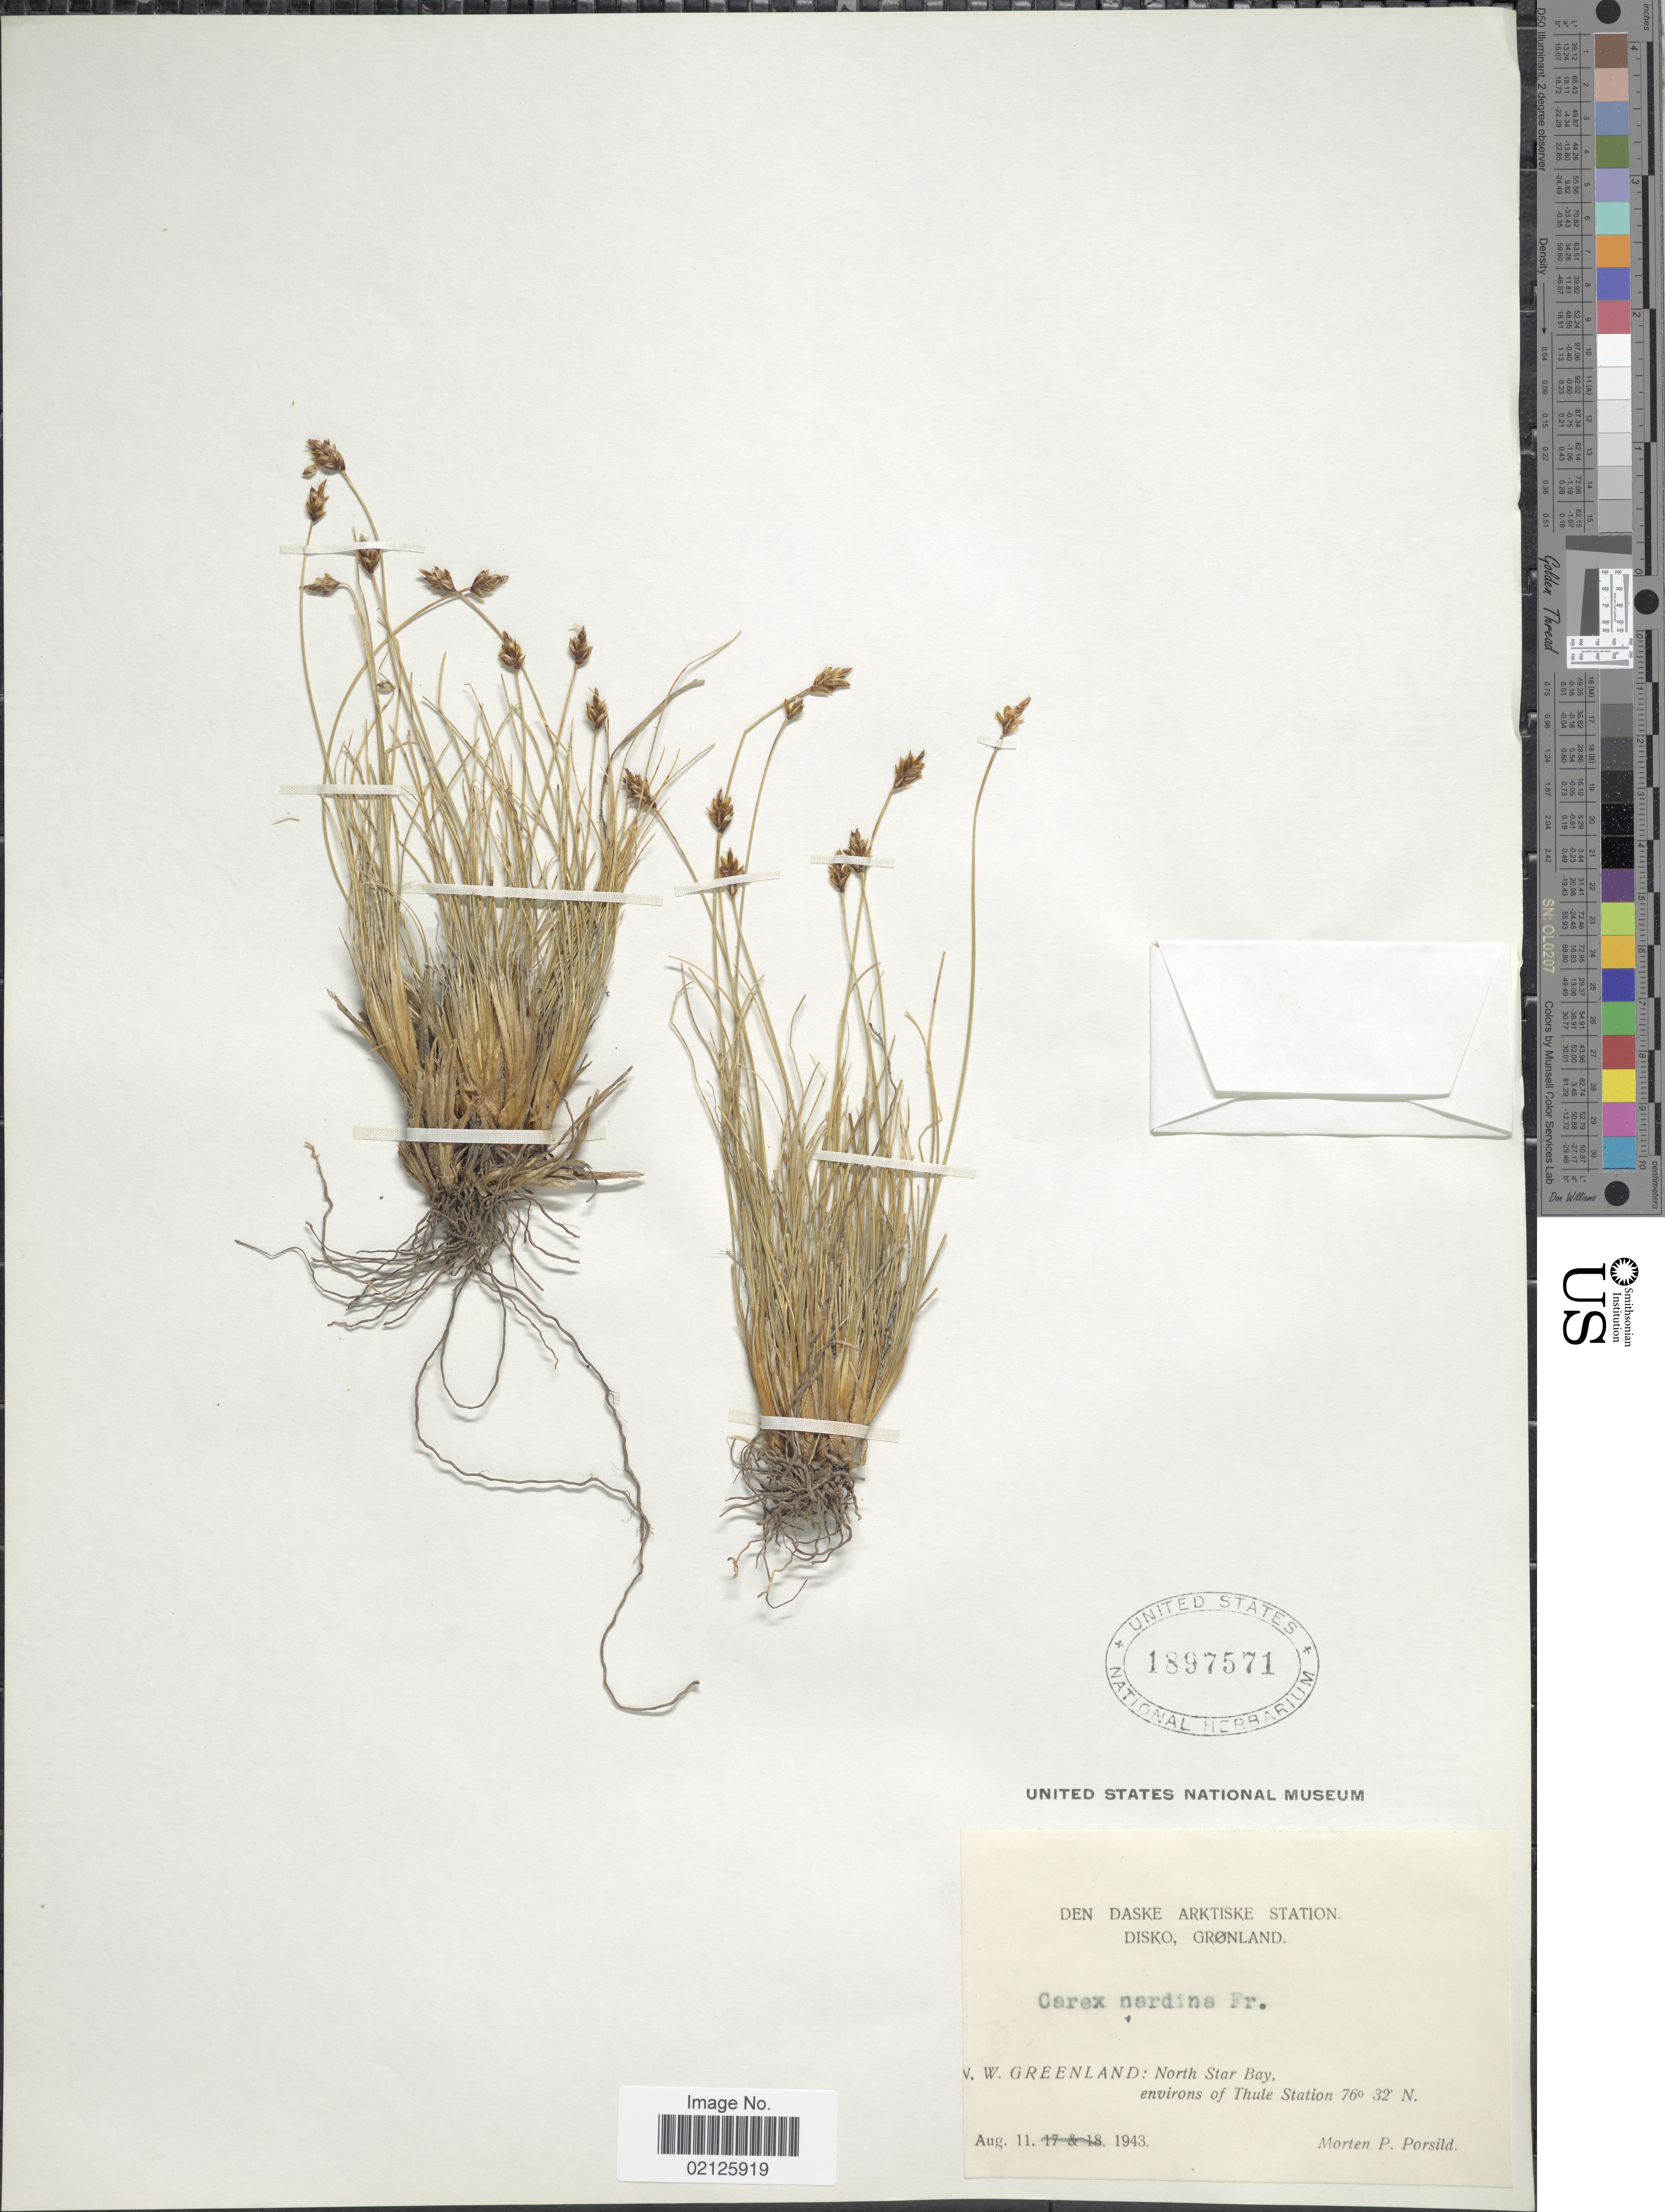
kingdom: Plantae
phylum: Tracheophyta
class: Liliopsida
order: Poales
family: Cyperaceae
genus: Carex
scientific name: Carex nardina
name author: (Hornem.) Fr.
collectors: M. P. Porsild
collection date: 1943-08-11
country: Greenland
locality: Den Danske Arktiske Station, Disko, N.W. Greenland: North Star Bay, environs of Thule Station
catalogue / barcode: US 1897571